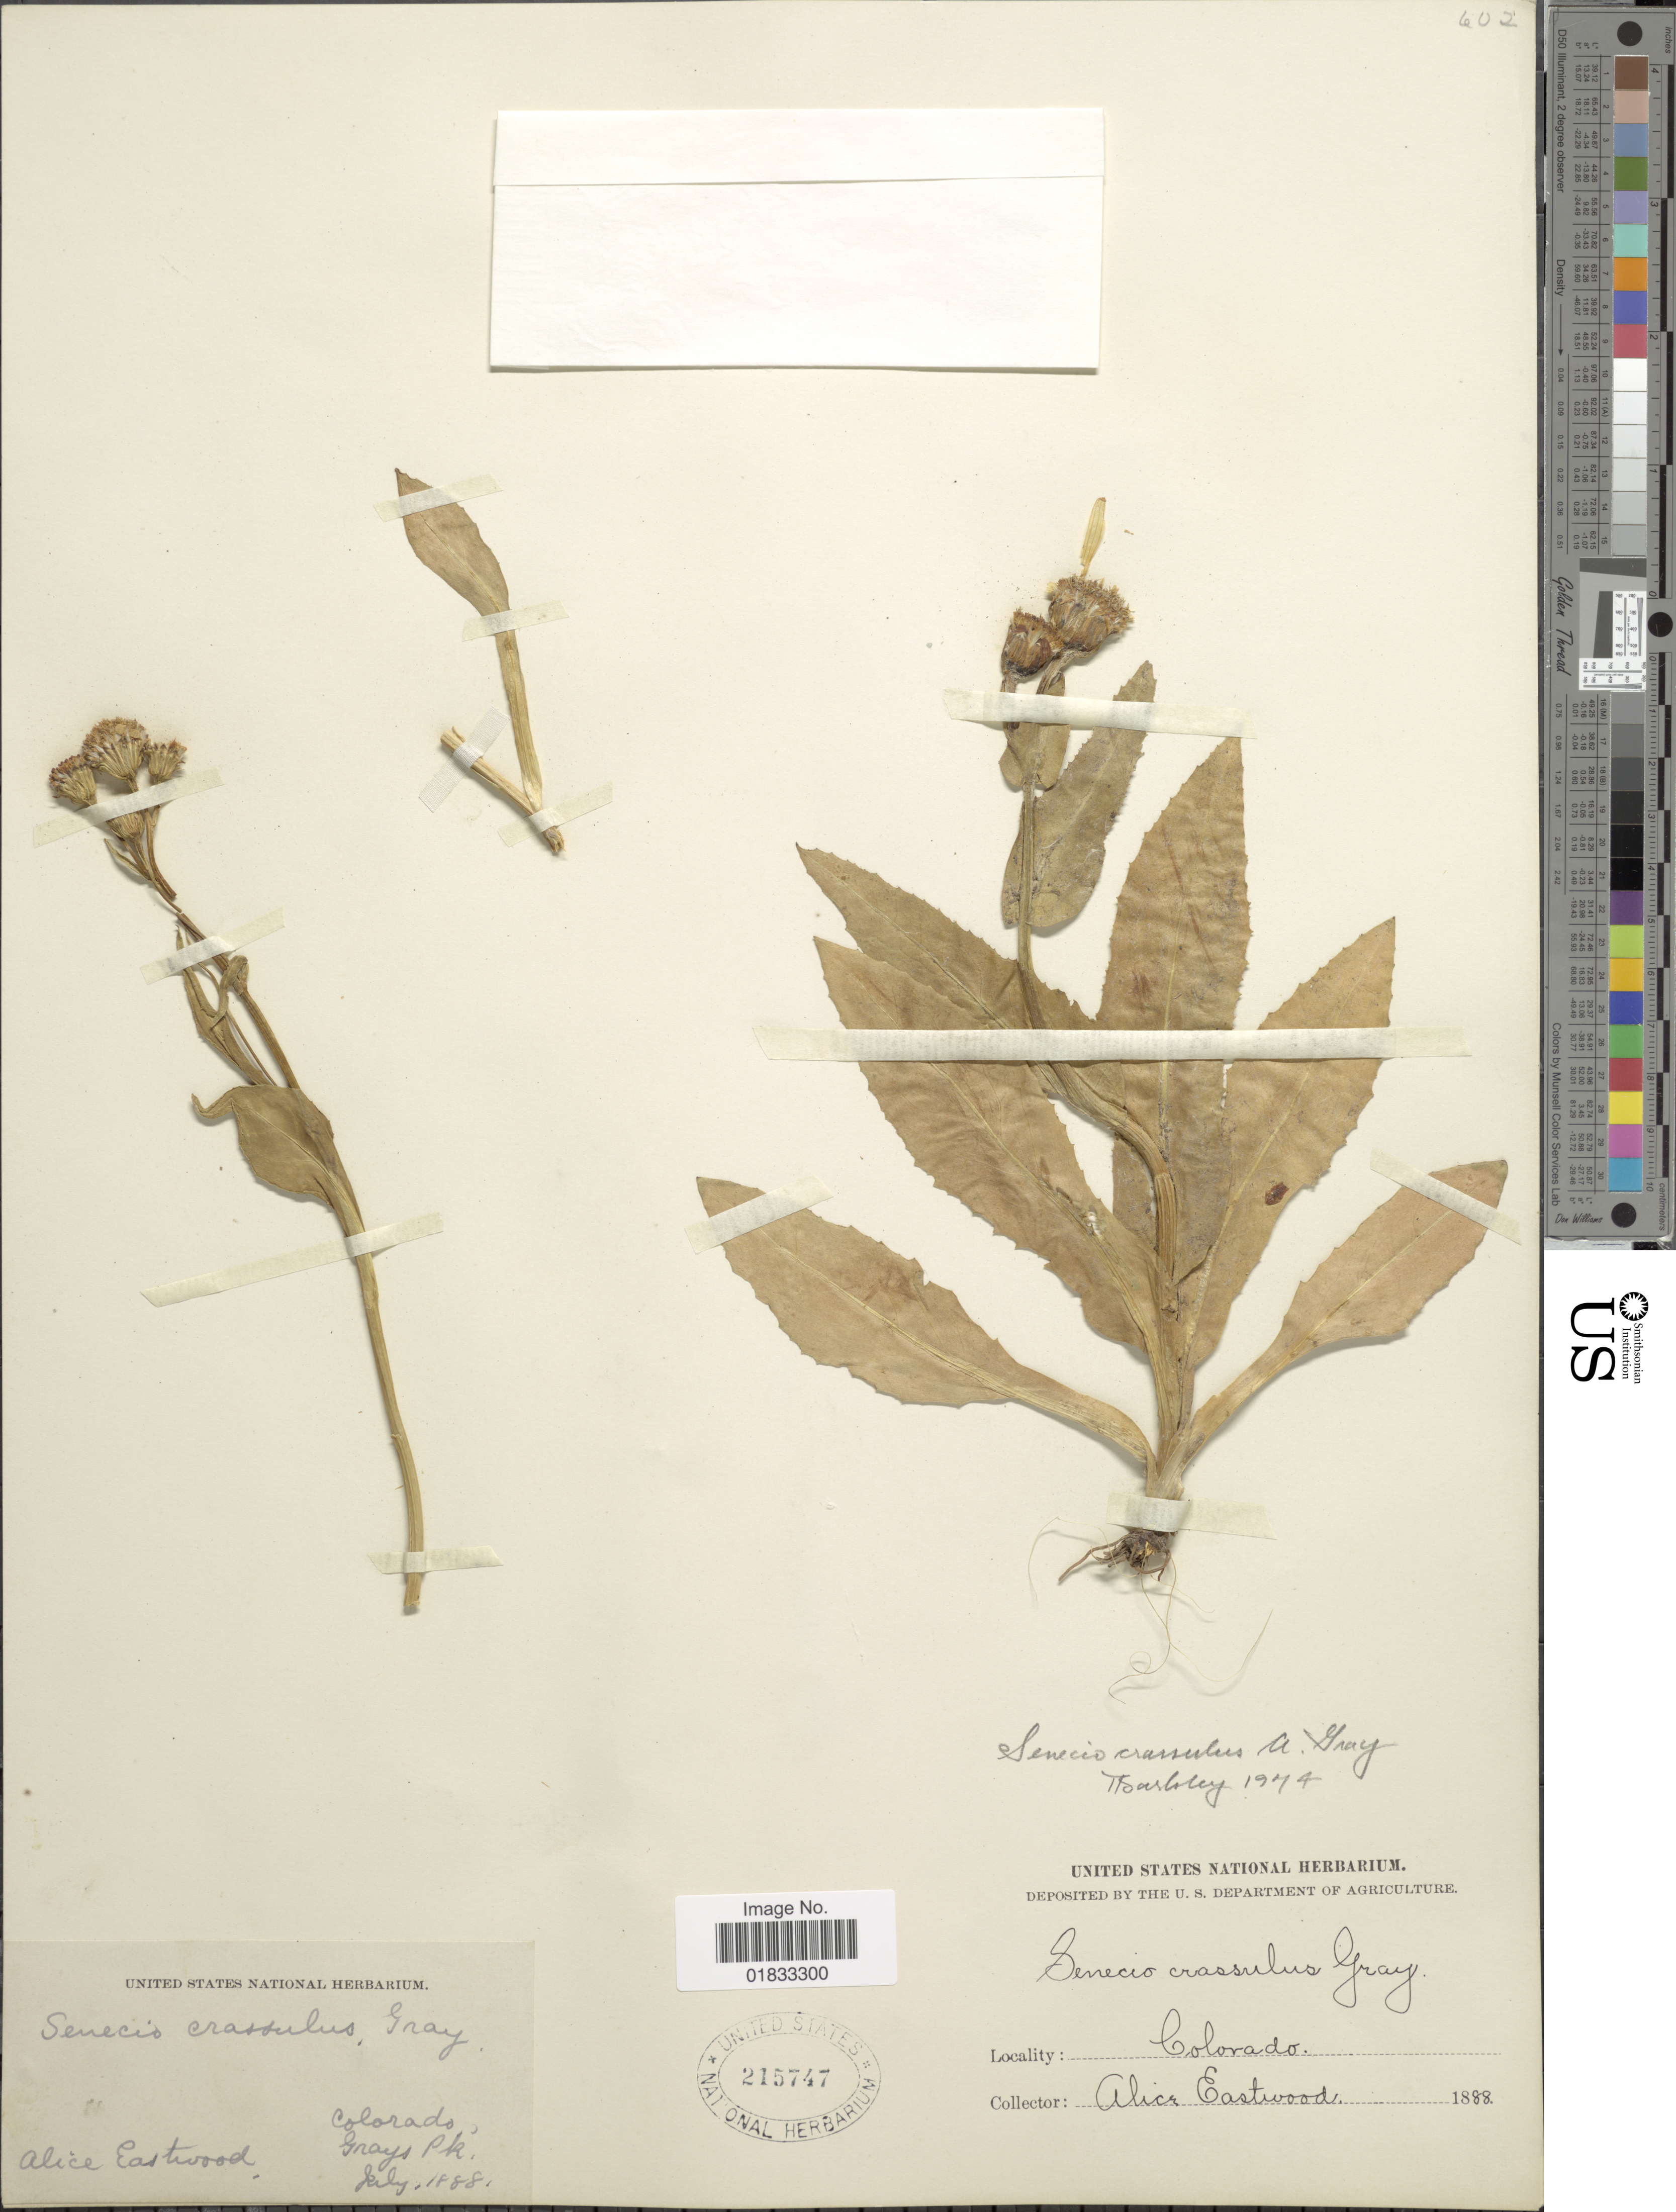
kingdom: Plantae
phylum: Tracheophyta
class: Magnoliopsida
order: Asterales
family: Asteraceae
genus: Senecio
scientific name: Senecio crassulus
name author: A. Gray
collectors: A. Eastwood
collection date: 1888-07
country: United States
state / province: Colorado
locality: Grays Pk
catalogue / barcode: US 215747